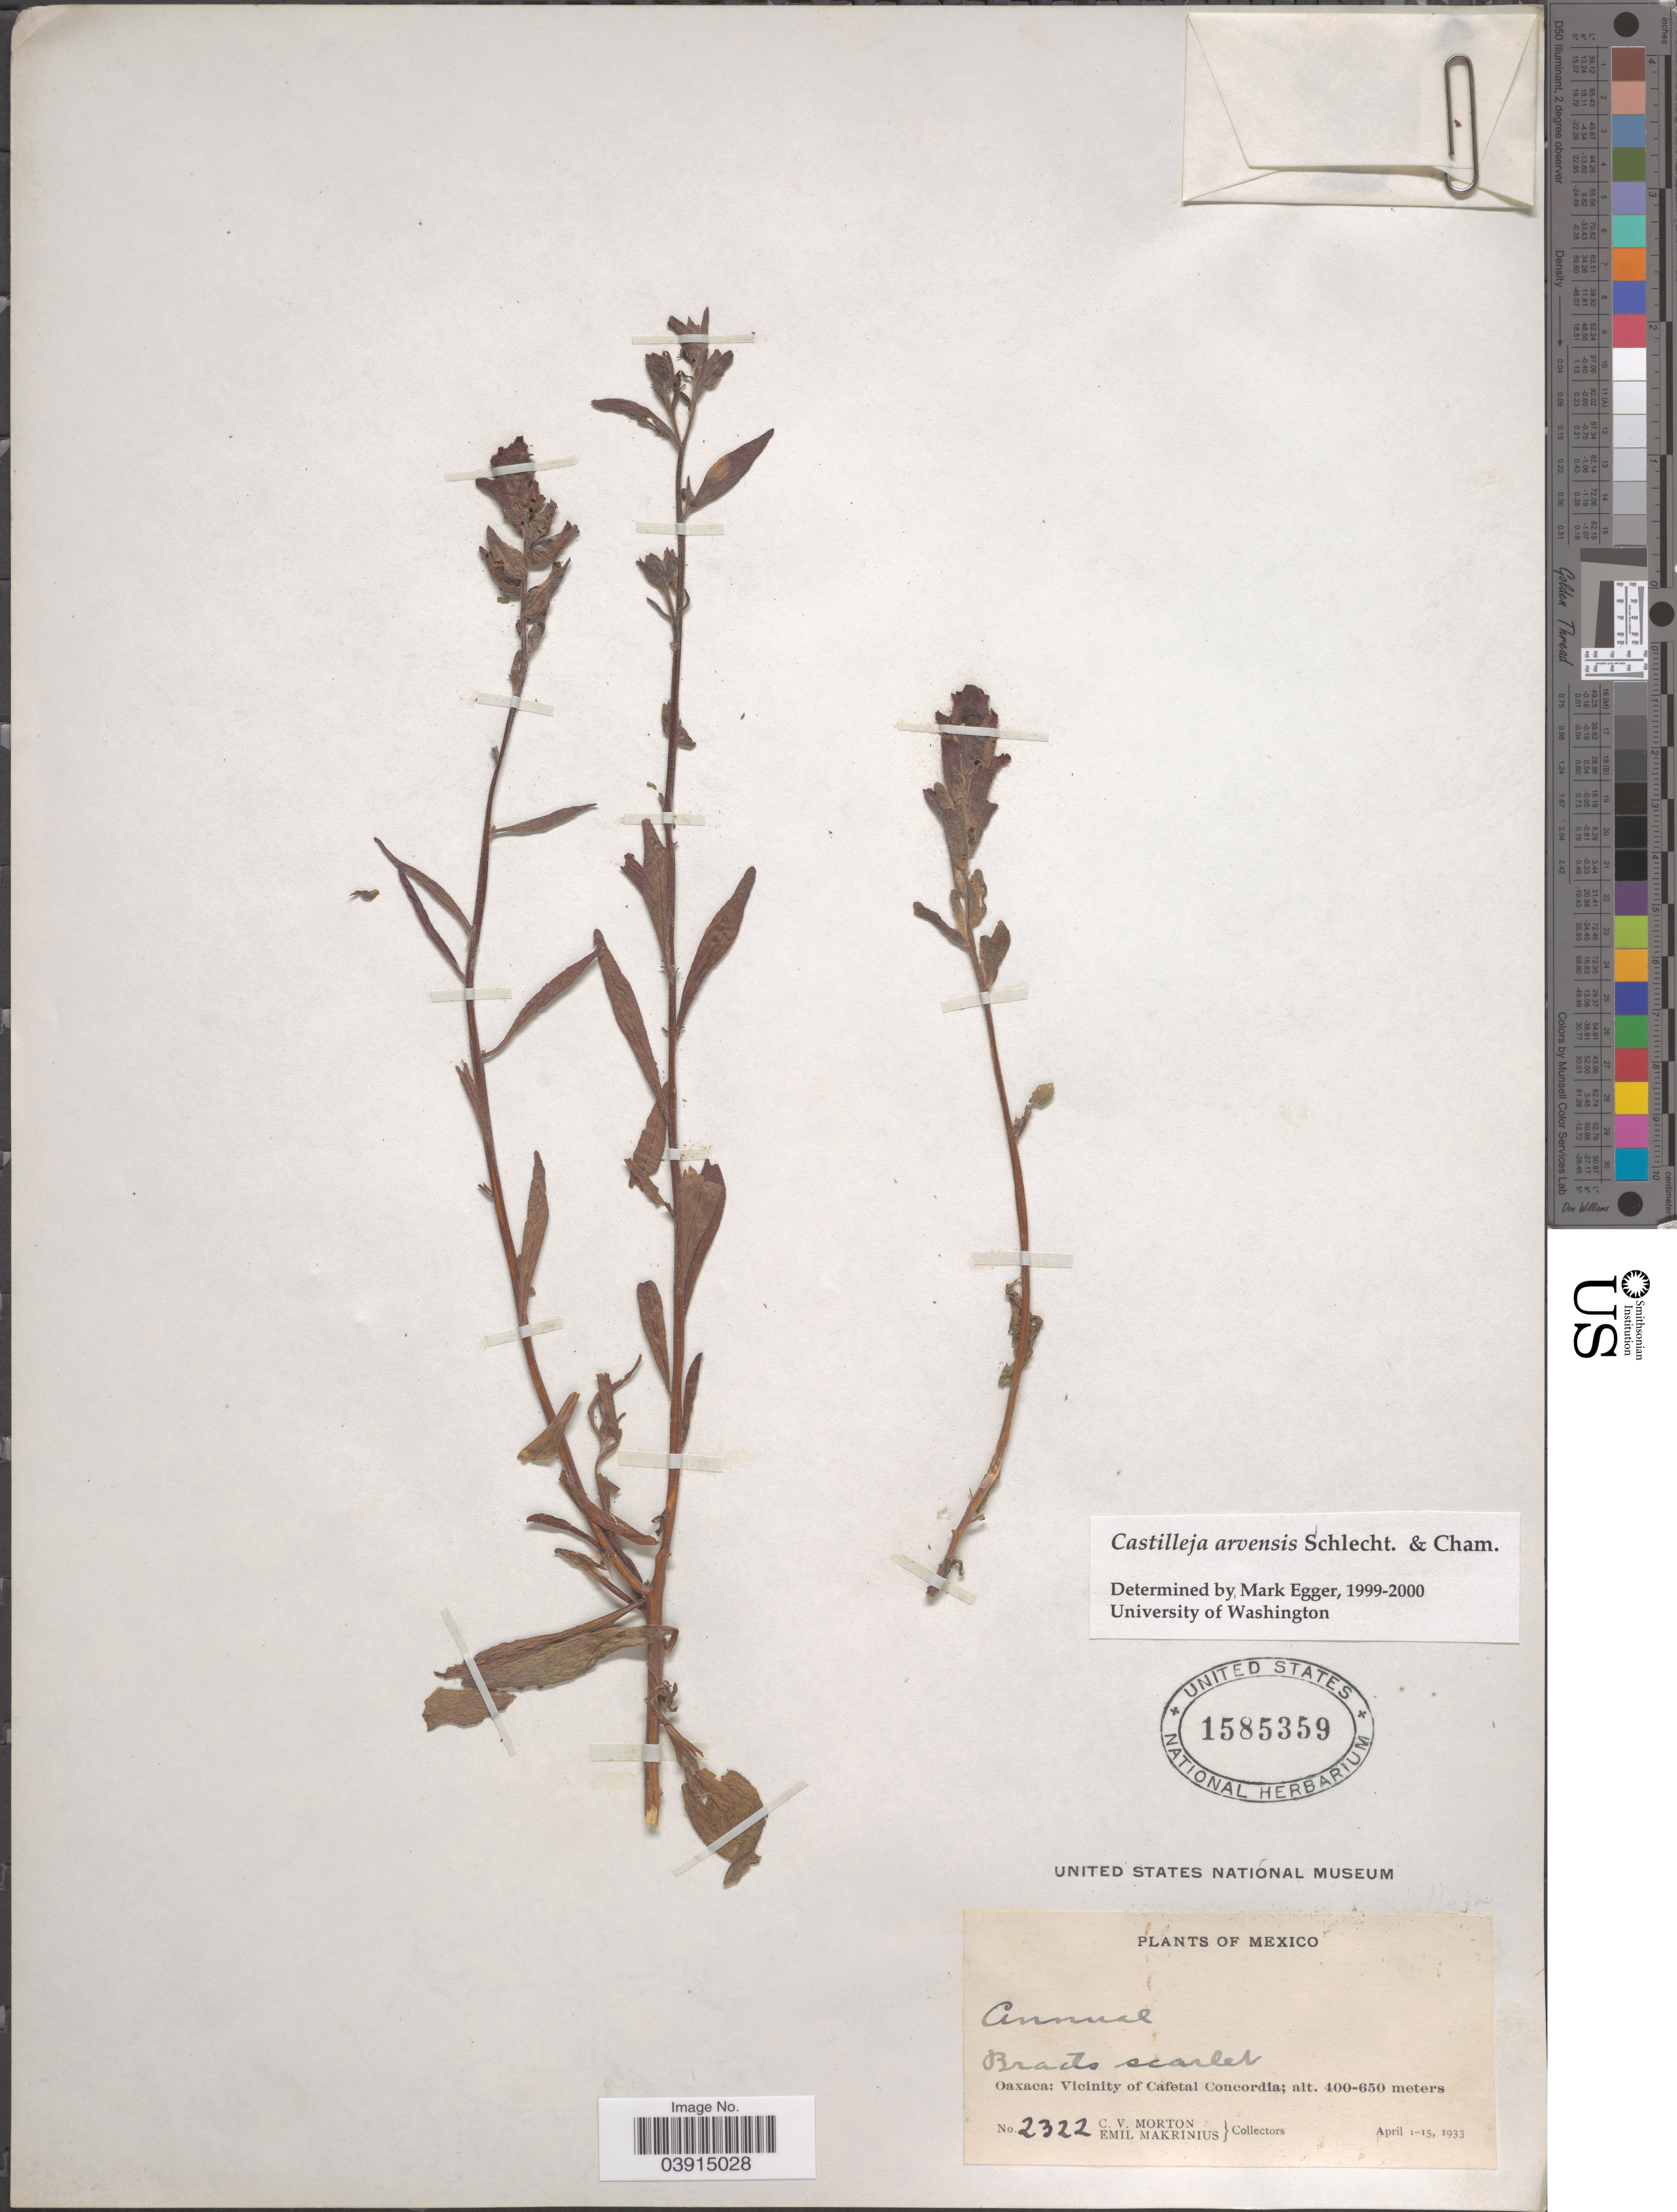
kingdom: Plantae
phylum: Tracheophyta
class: Magnoliopsida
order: Lamiales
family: Orobanchaceae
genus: Castilleja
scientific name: Castilleja arvensis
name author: Schltdl. & Cham.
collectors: C. V. Morton & E. Makrinius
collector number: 2322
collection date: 1933-04-01/1933-04-15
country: Mexico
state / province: Oaxaca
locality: Vicinity of Cafetal Concordia.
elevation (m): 400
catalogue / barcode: US 1585359